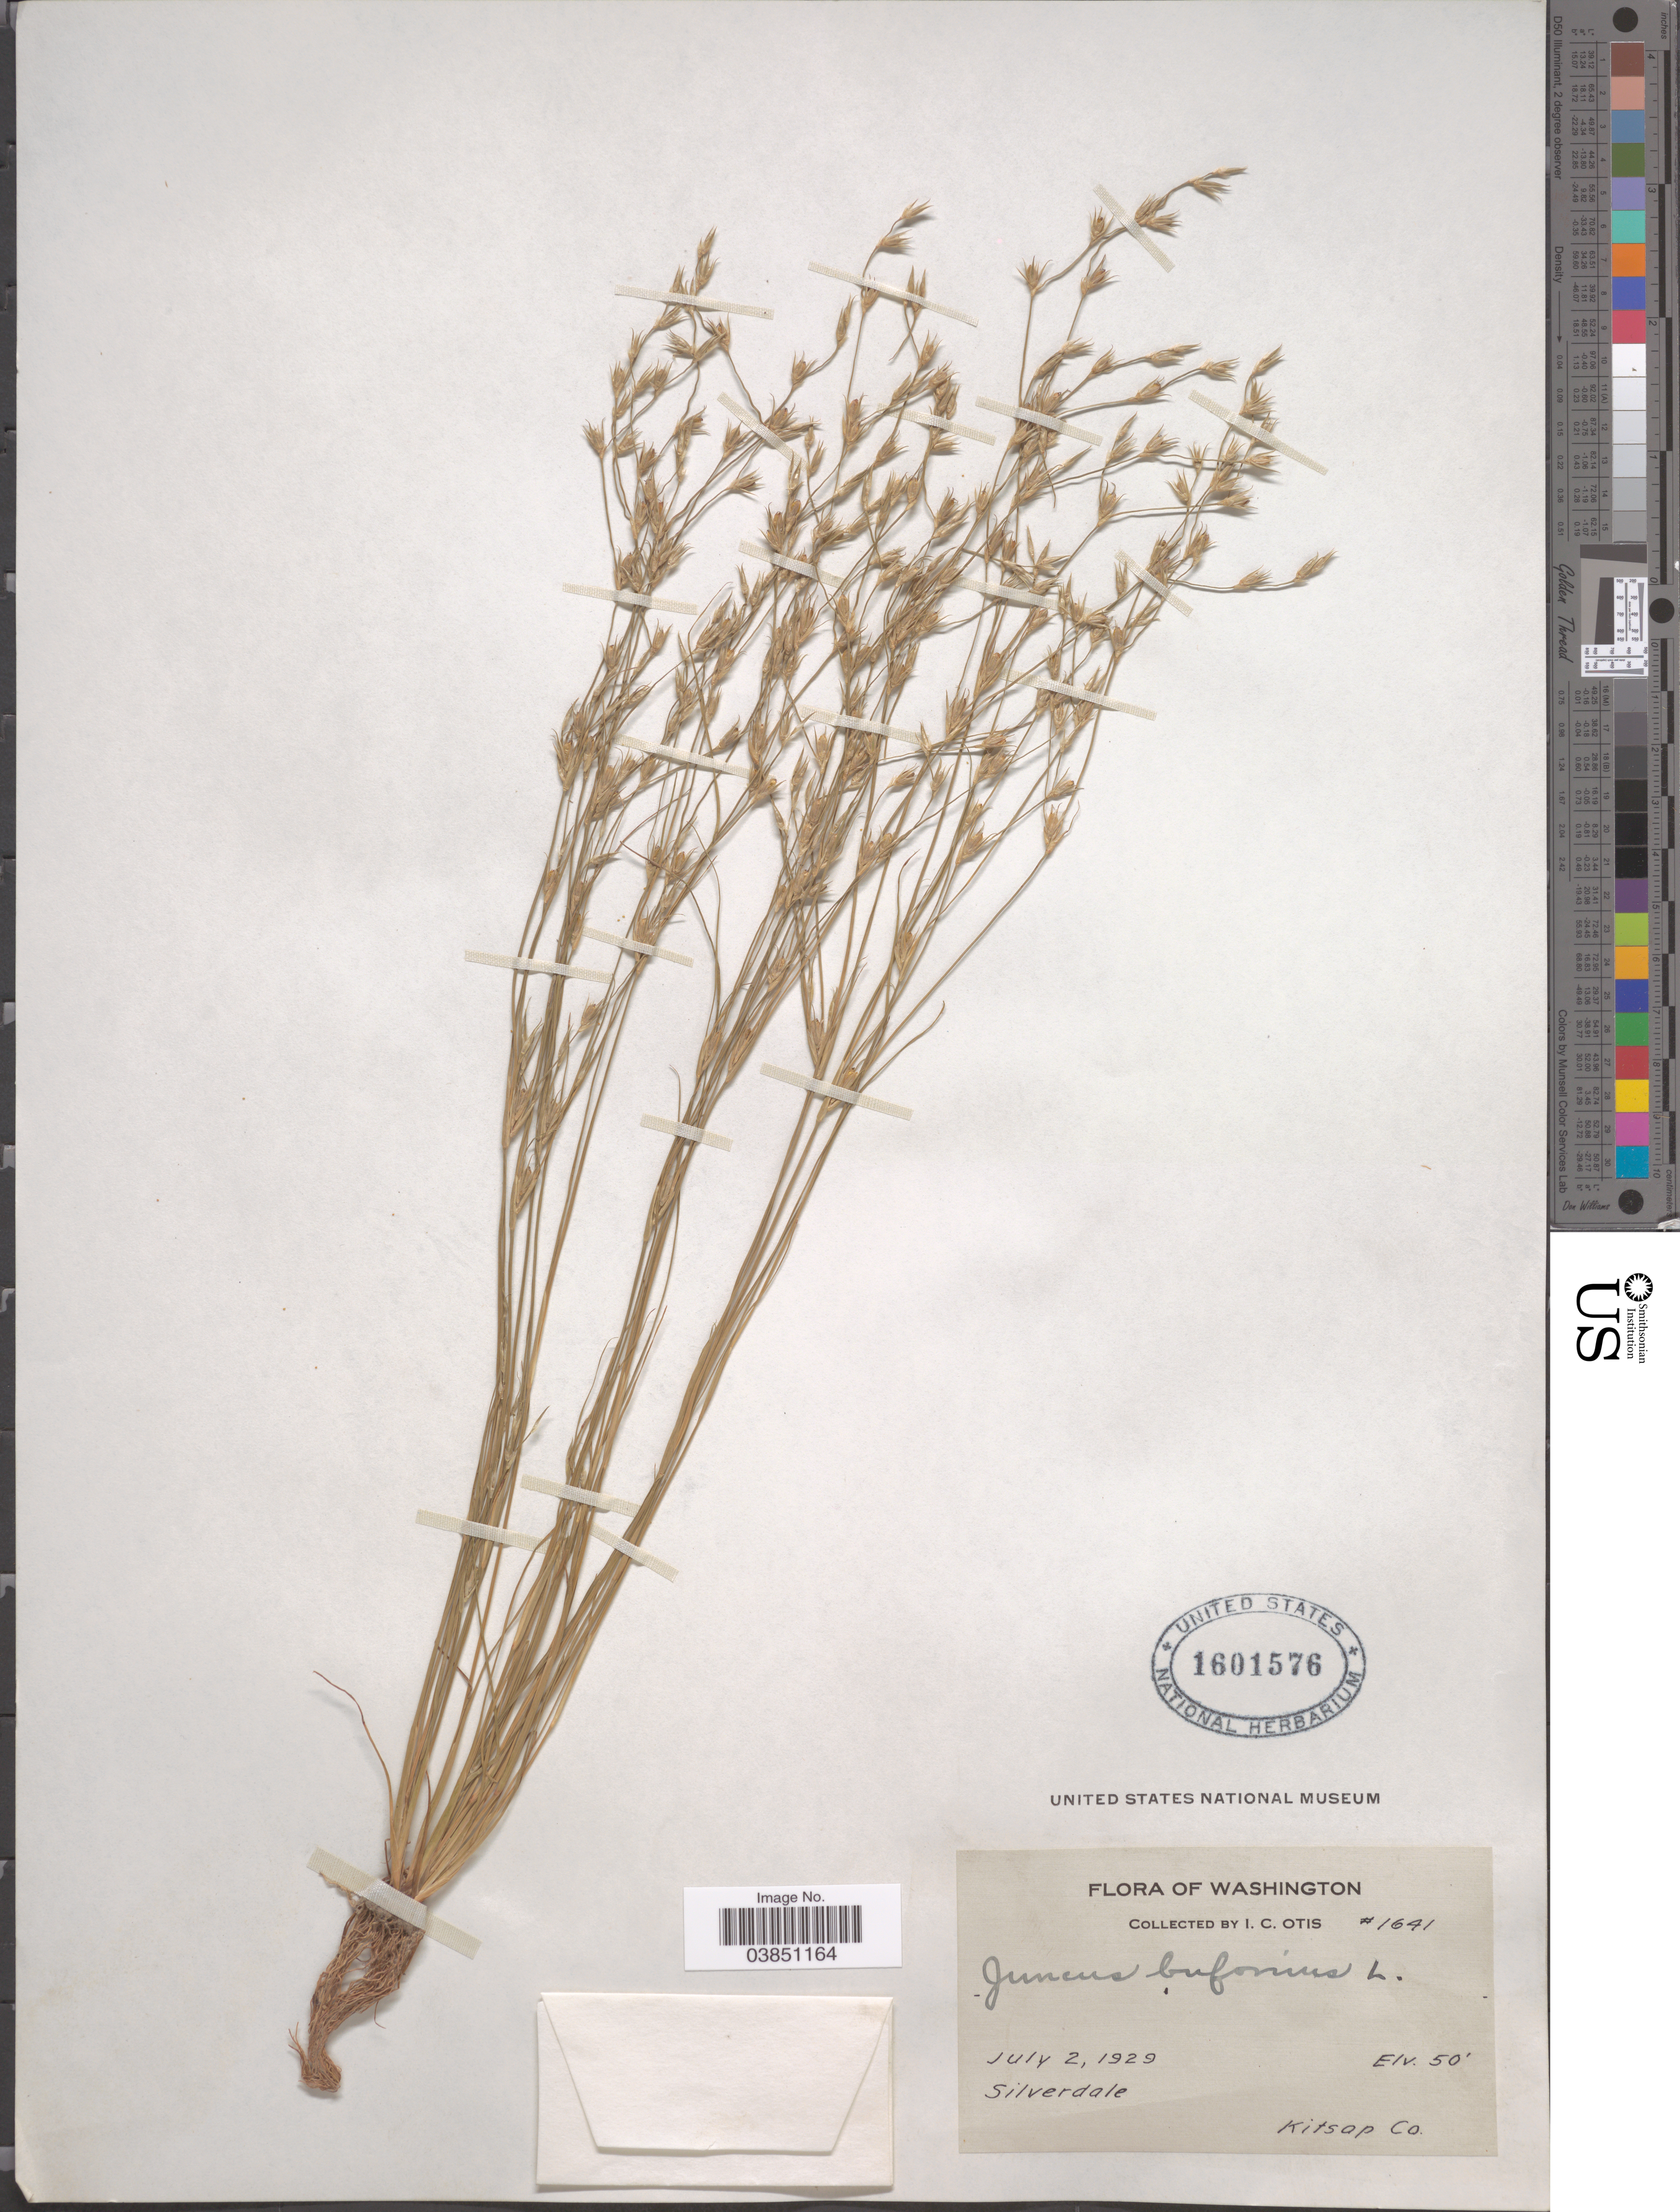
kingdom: Plantae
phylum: Tracheophyta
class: Liliopsida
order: Poales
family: Juncaceae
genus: Juncus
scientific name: Juncus bufonius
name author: L.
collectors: I. C. Otis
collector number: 1641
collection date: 1929-07-02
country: United States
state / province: Washington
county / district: Kitsap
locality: Silverdale. Kitsap Co.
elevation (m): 15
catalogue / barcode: US 1601576